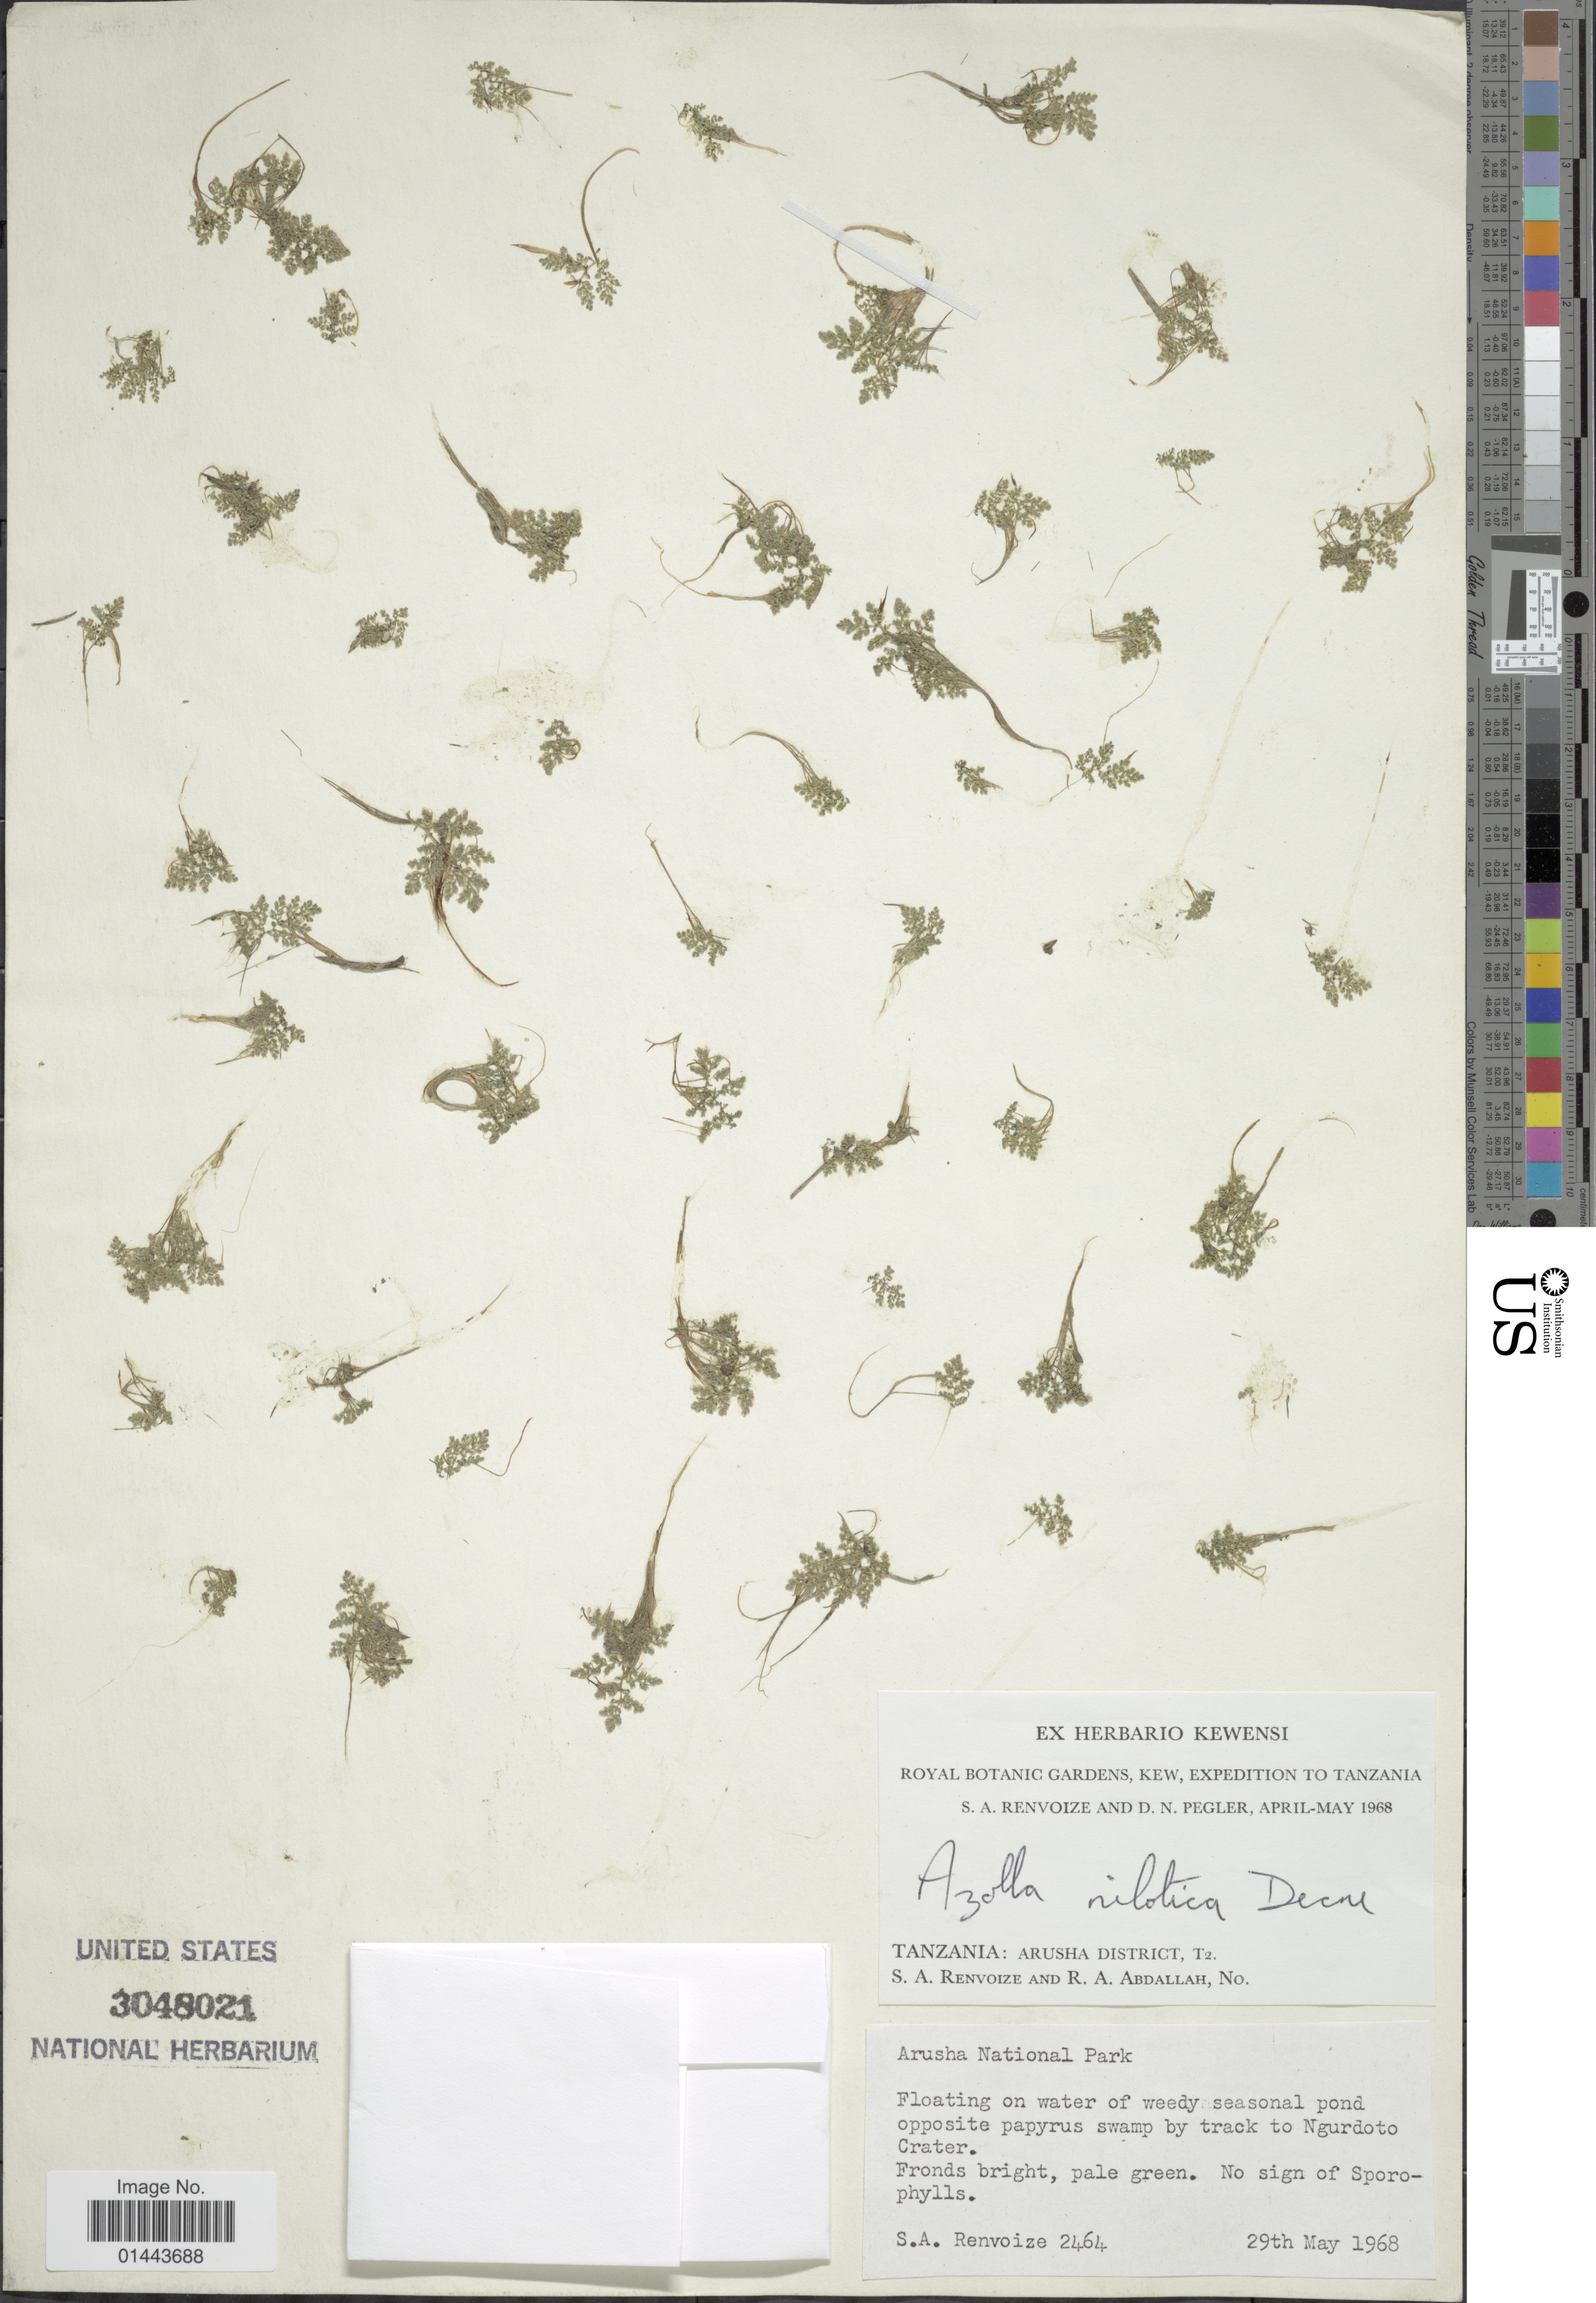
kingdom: Plantae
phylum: Tracheophyta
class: Polypodiopsida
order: Salviniales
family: Salviniaceae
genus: Azolla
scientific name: Azolla nilotica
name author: Decne. ex Mett.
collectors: S. A. Renvoize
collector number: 2464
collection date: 1968-05-29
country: Tanzania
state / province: Arusha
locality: Arush district, T2. Arusha National Park. Floating on water of weedy seasonal pond opposite papyrus swamp by track to Ngurdoto Crater.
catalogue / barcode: US 3048021